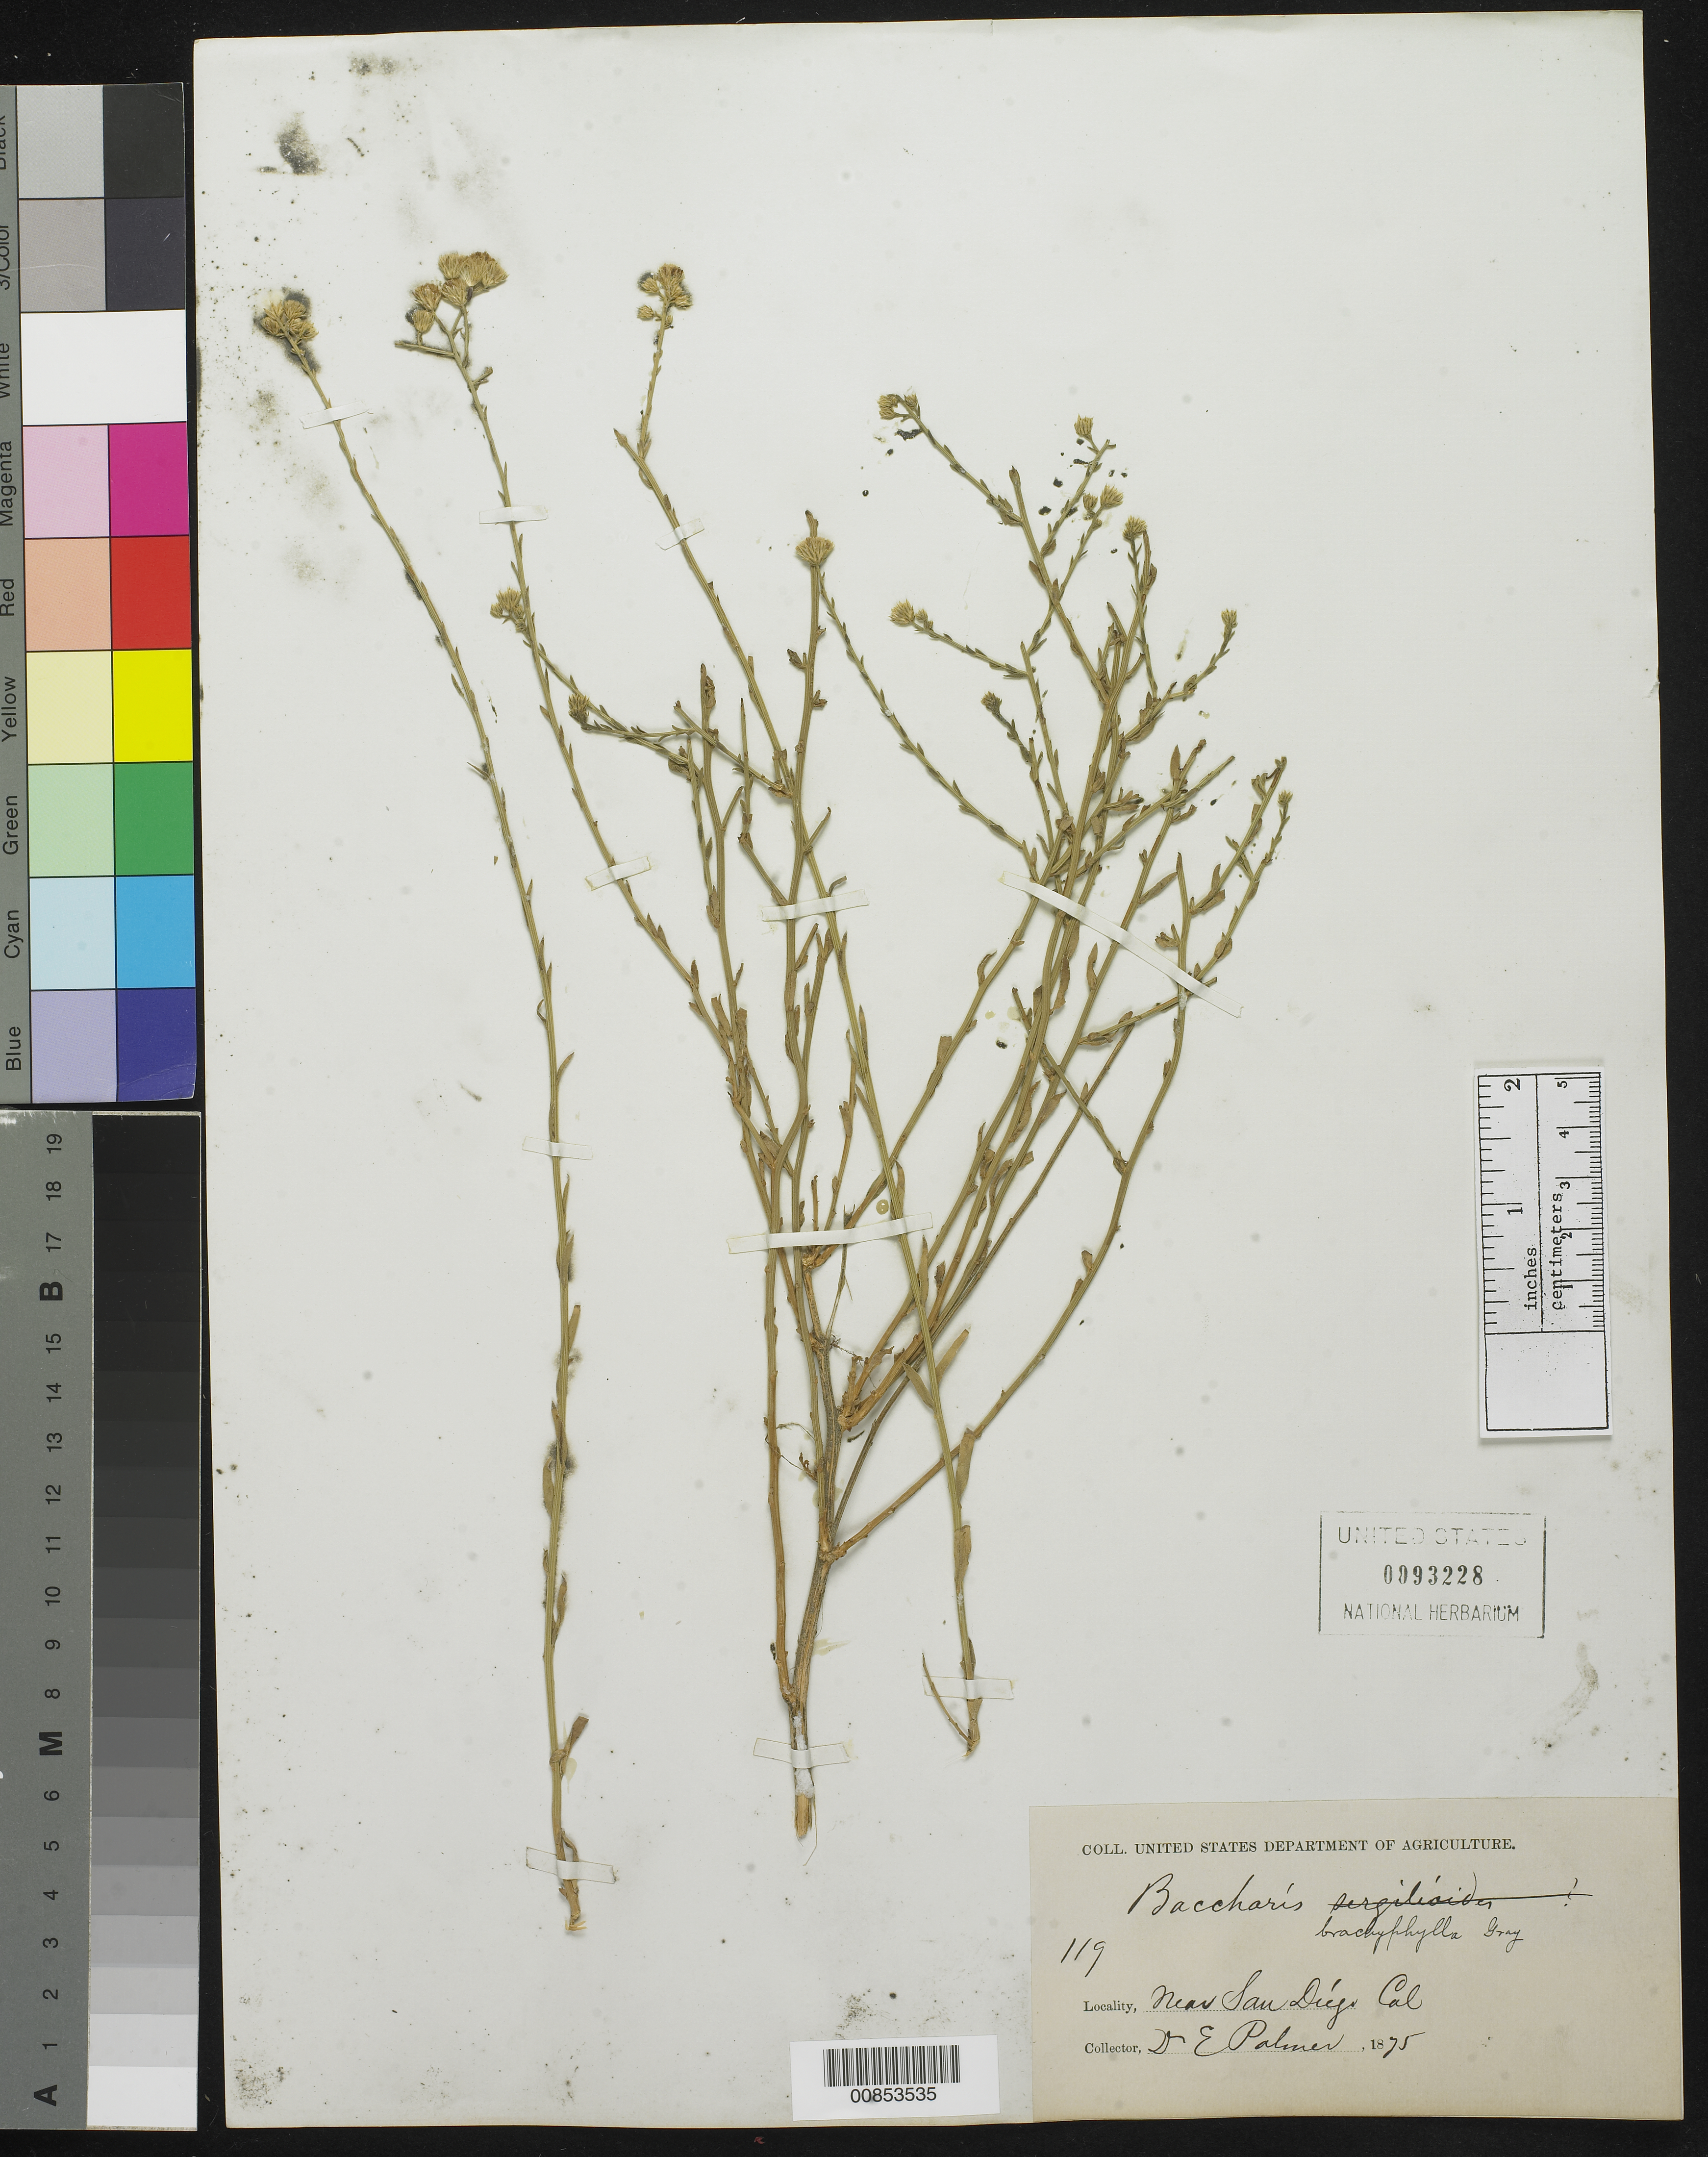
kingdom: Plantae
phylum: Tracheophyta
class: Magnoliopsida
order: Asterales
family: Asteraceae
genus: Baccharis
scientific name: Baccharis brachyphylla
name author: A. Gray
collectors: E. Palmer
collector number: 119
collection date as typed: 1875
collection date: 1875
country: United States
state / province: California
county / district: San Diego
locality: Near San Diego, California.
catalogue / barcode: US 93228